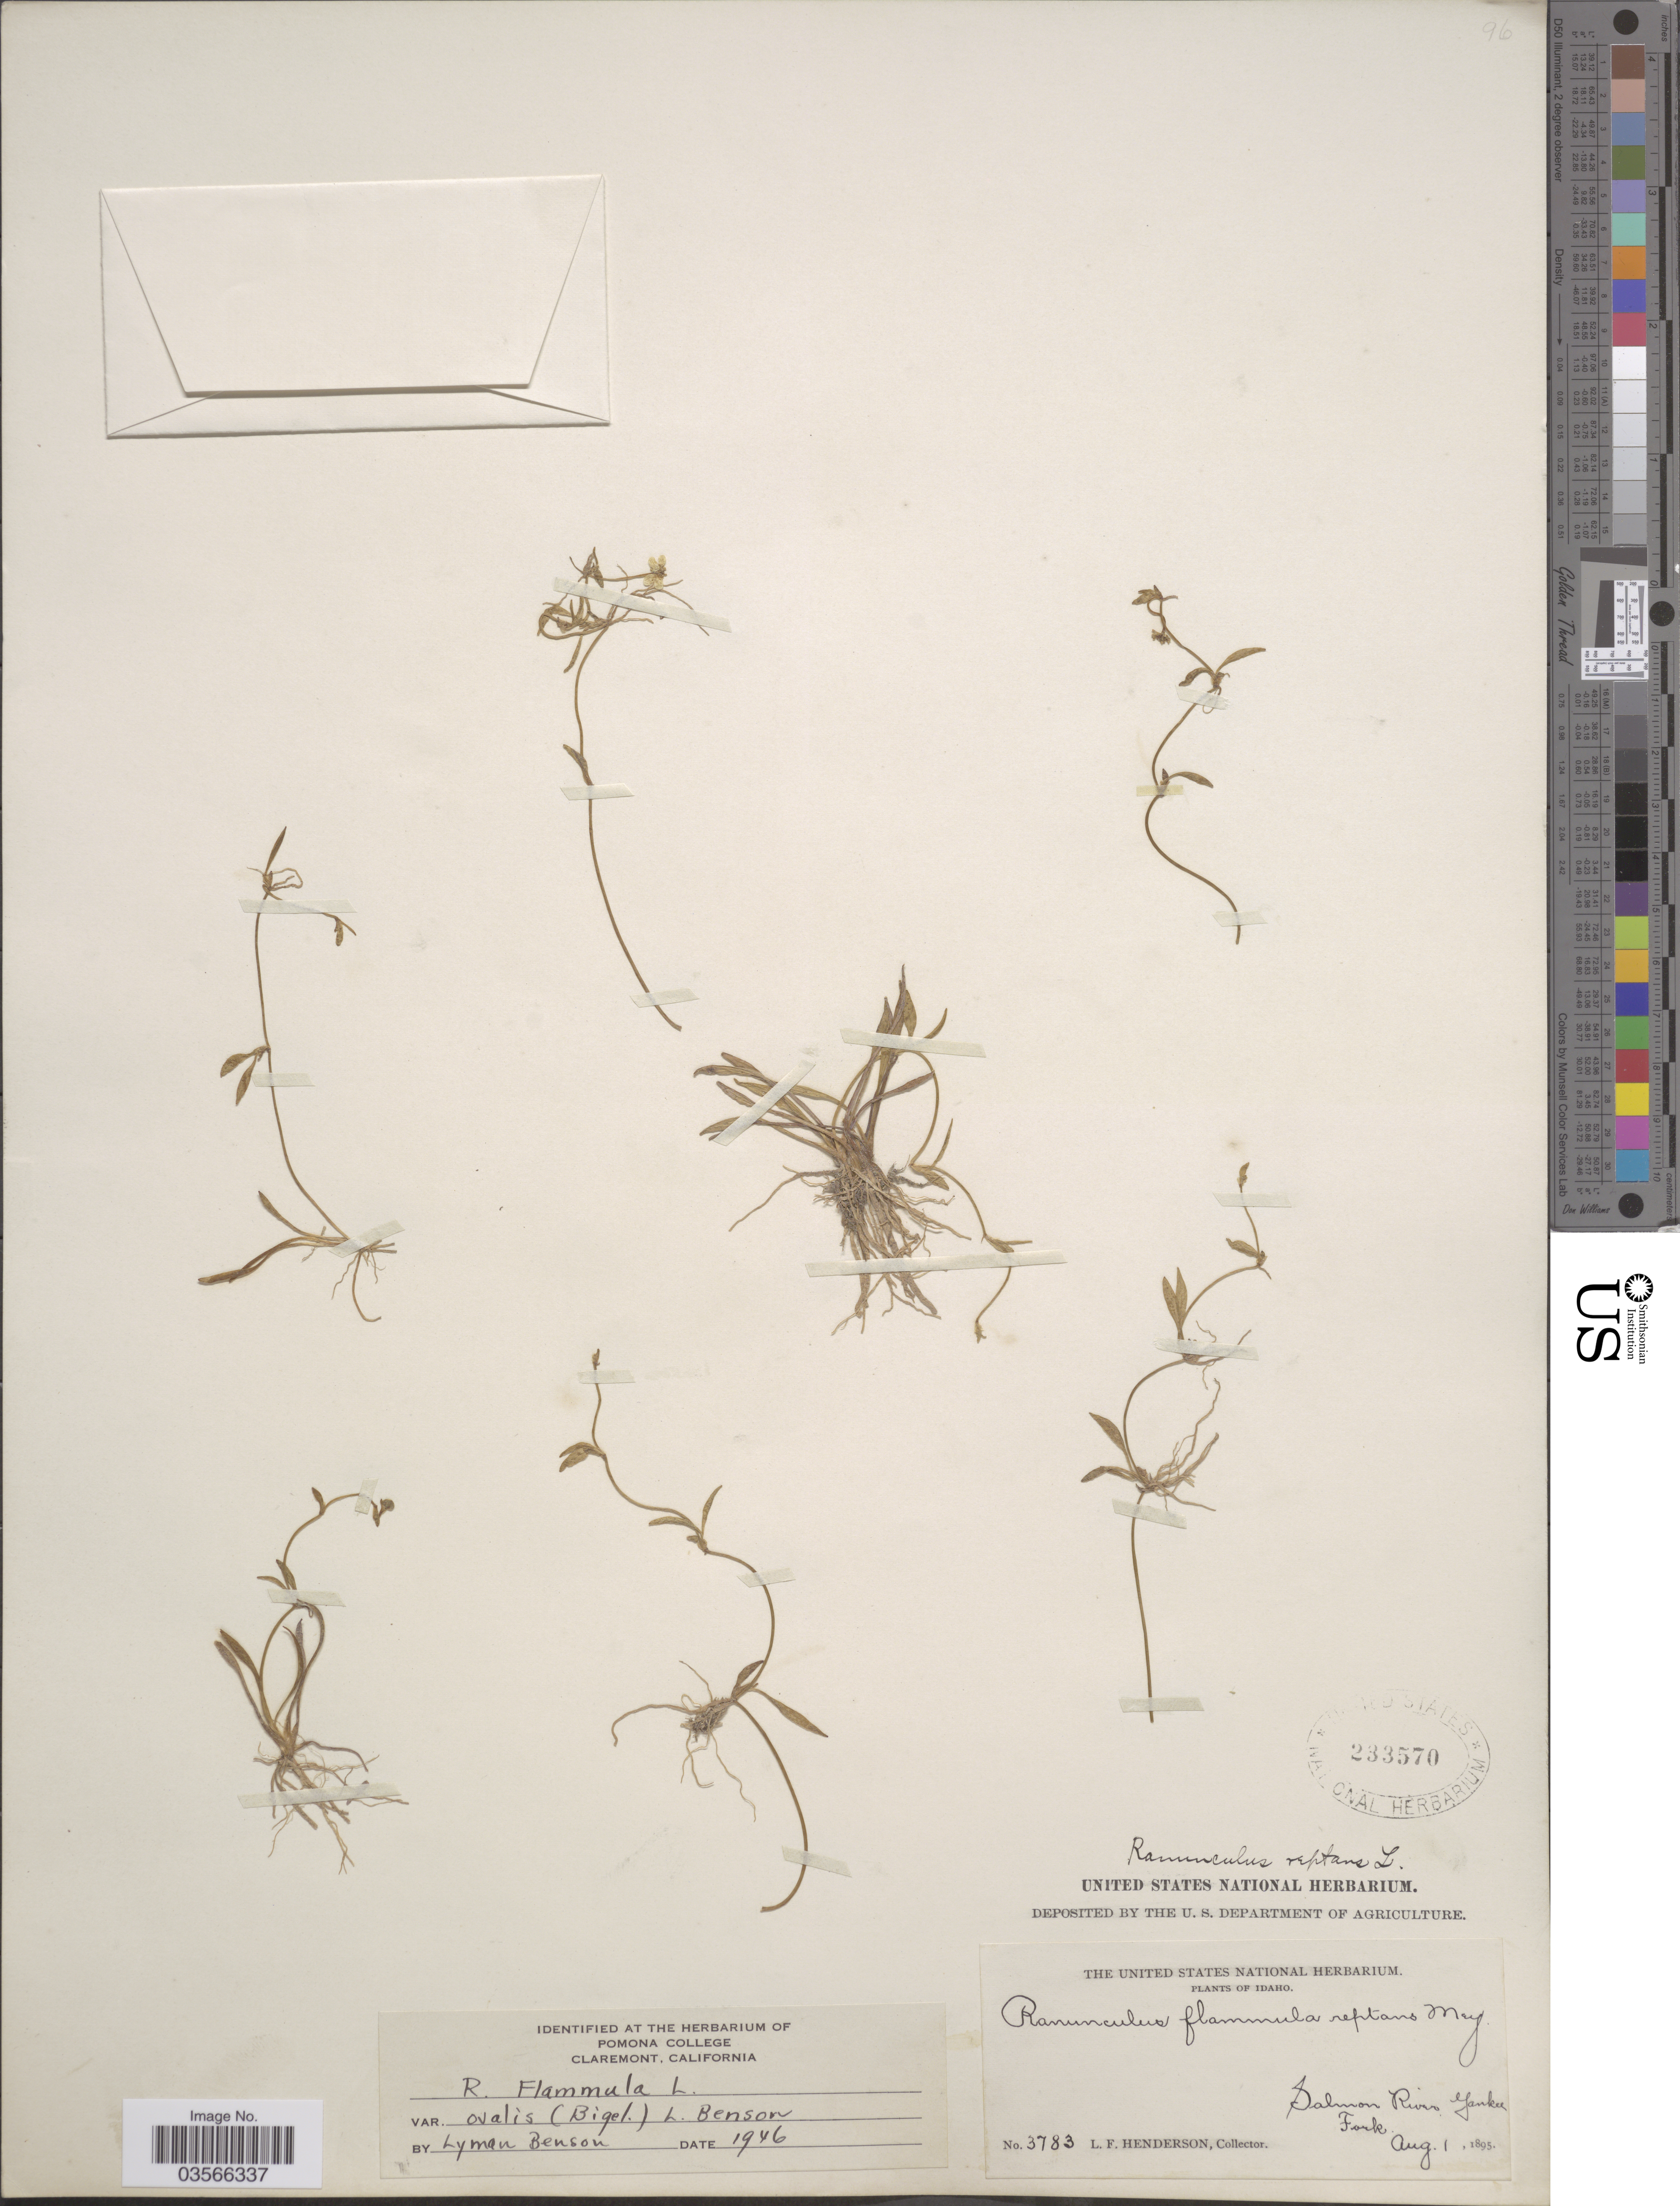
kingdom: Plantae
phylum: Tracheophyta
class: Magnoliopsida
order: Ranunculales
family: Ranunculaceae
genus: Ranunculus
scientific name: Ranunculus flammula var. ovalis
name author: (J.M. Bigelow) L.D. Benson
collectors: L. Henderson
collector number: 3783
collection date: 1895-08-01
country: United States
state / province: Idaho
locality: Salmon River Yankee Fork.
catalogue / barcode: US 233570